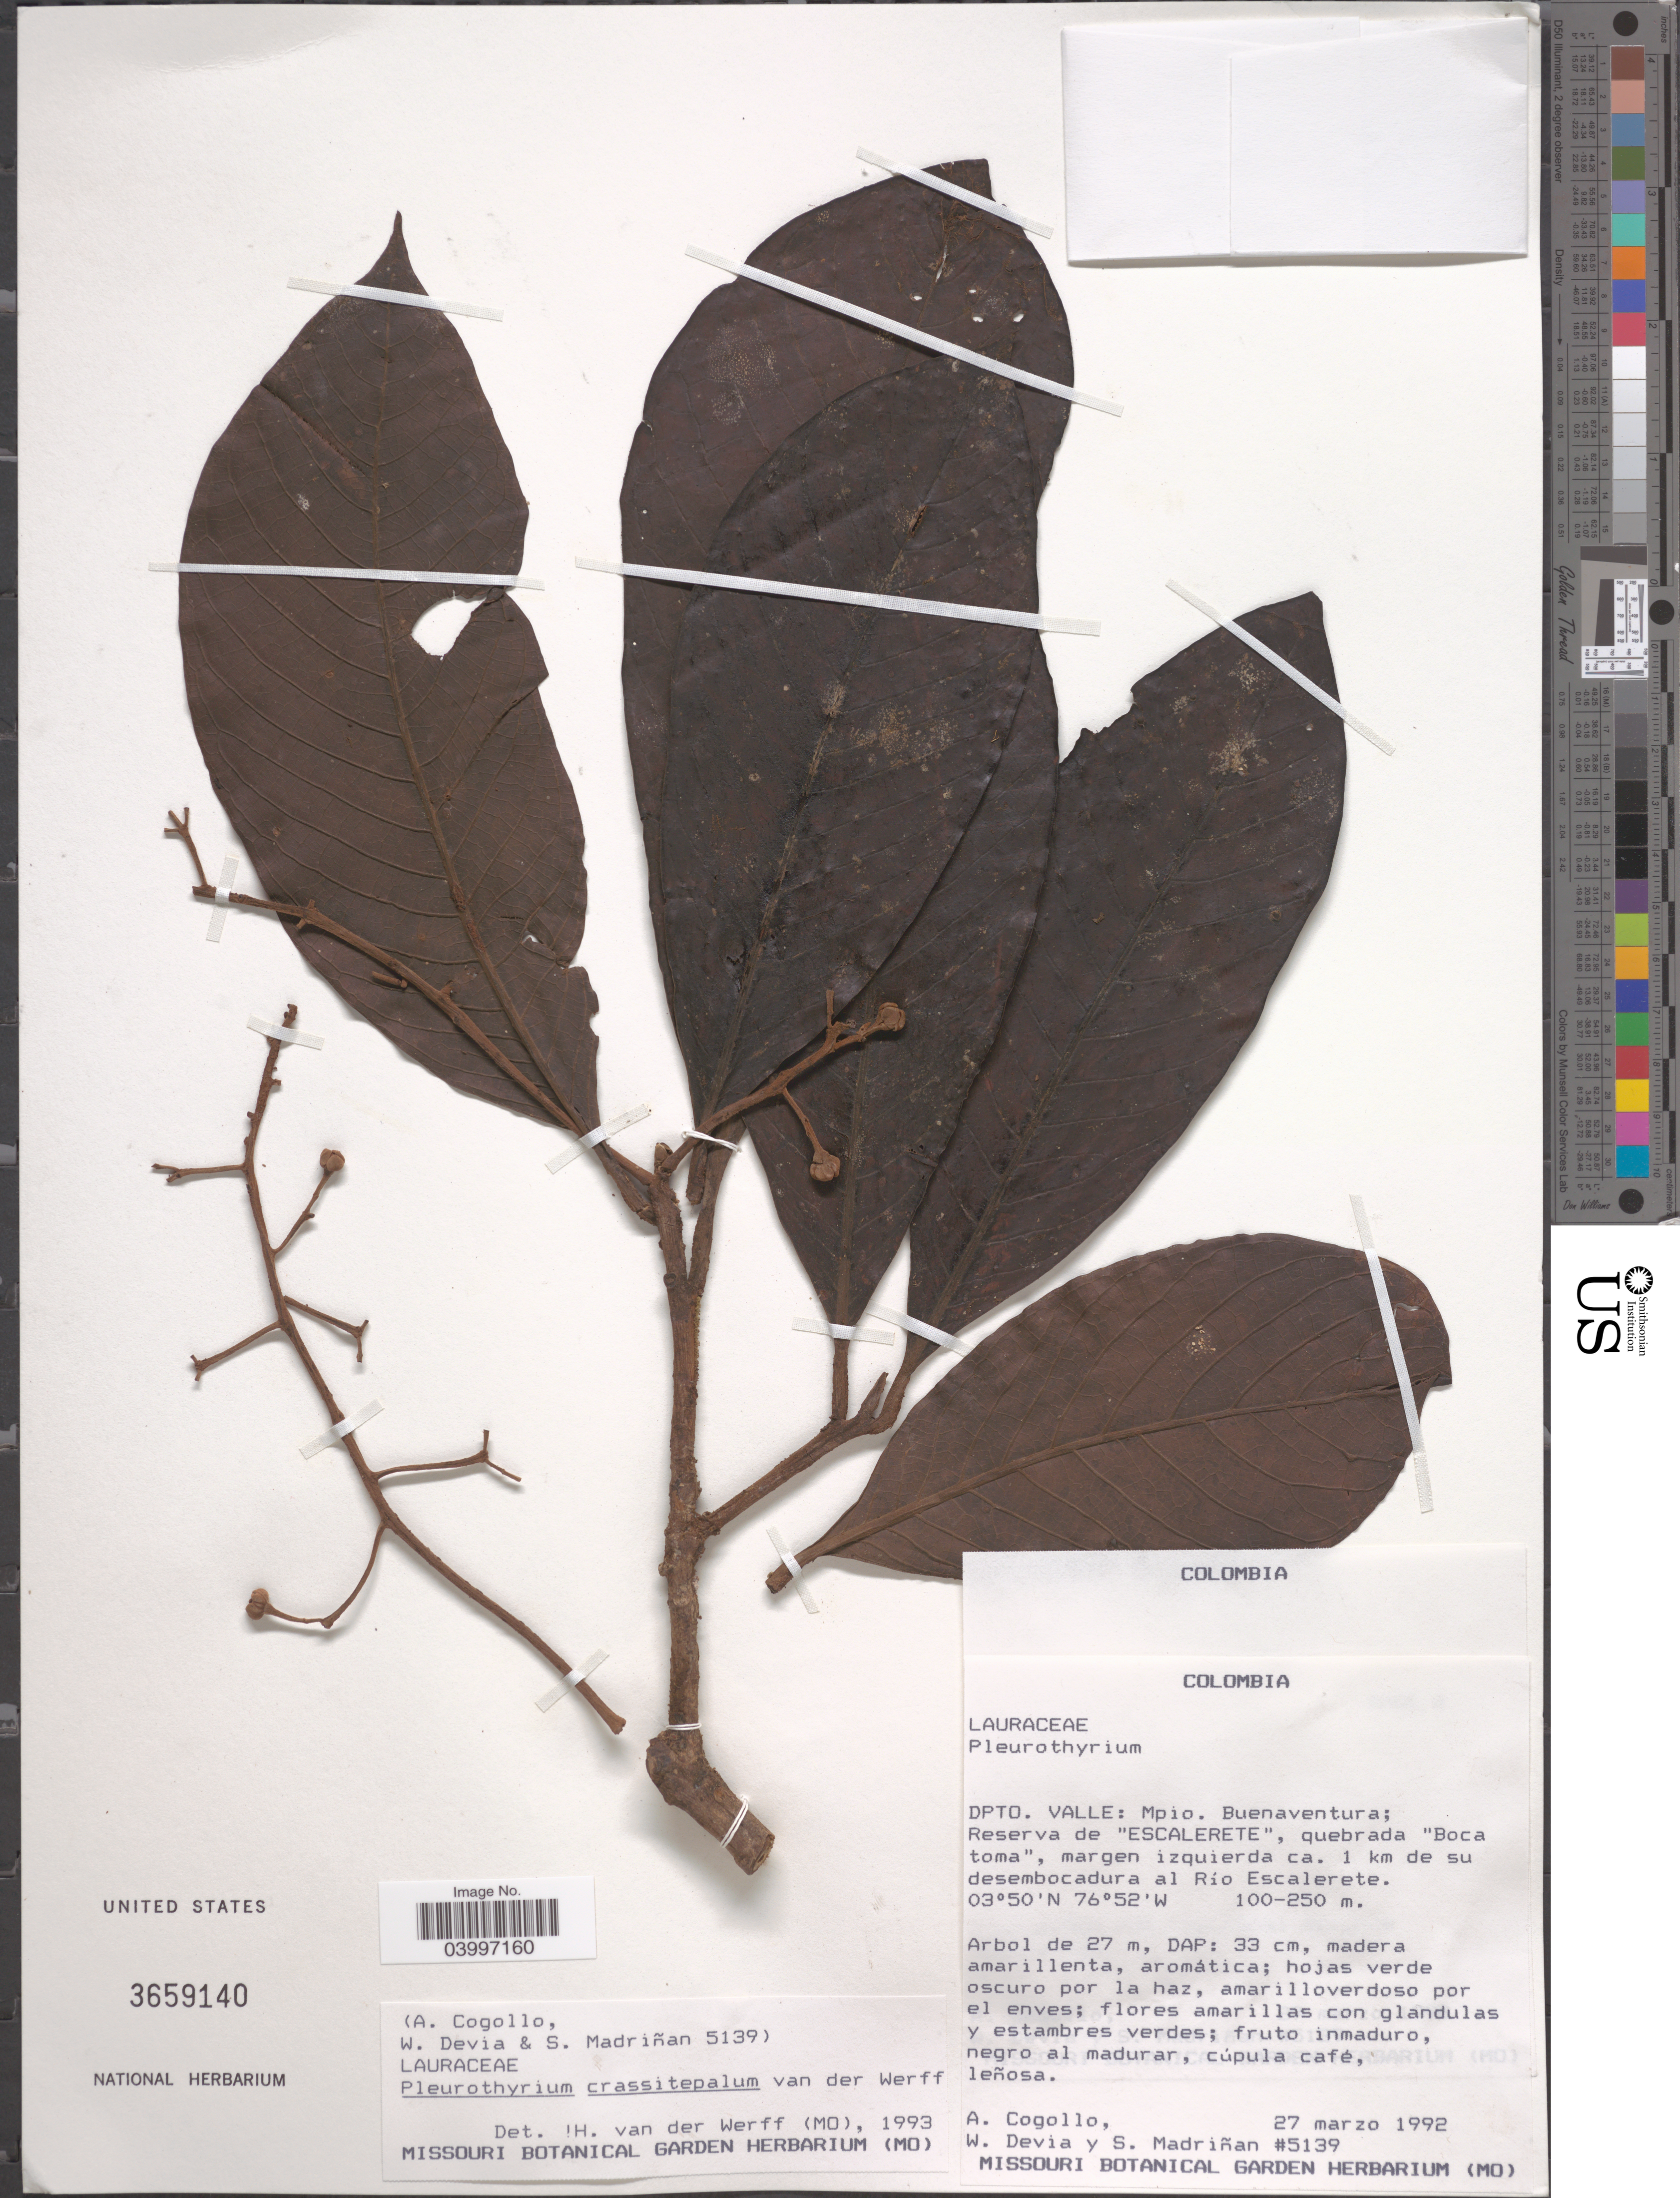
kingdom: Plantae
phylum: Tracheophyta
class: Magnoliopsida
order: Laurales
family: Lauraceae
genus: Pleurothyrium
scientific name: Pleurothyrium crassitepalum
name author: van der Werff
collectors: A. Cogollo, W. Devia & S. Madriñán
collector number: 5139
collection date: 1992-03-27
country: Colombia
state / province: Valle del Cauca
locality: Dpto. Valle: Mpio. Buenaventura; Reserva de "Escalerete", quebrada "Boca toma", margen izquierda ca. 1 km de su desembocadura al Río Escalerete.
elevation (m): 100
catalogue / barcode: US 3659140